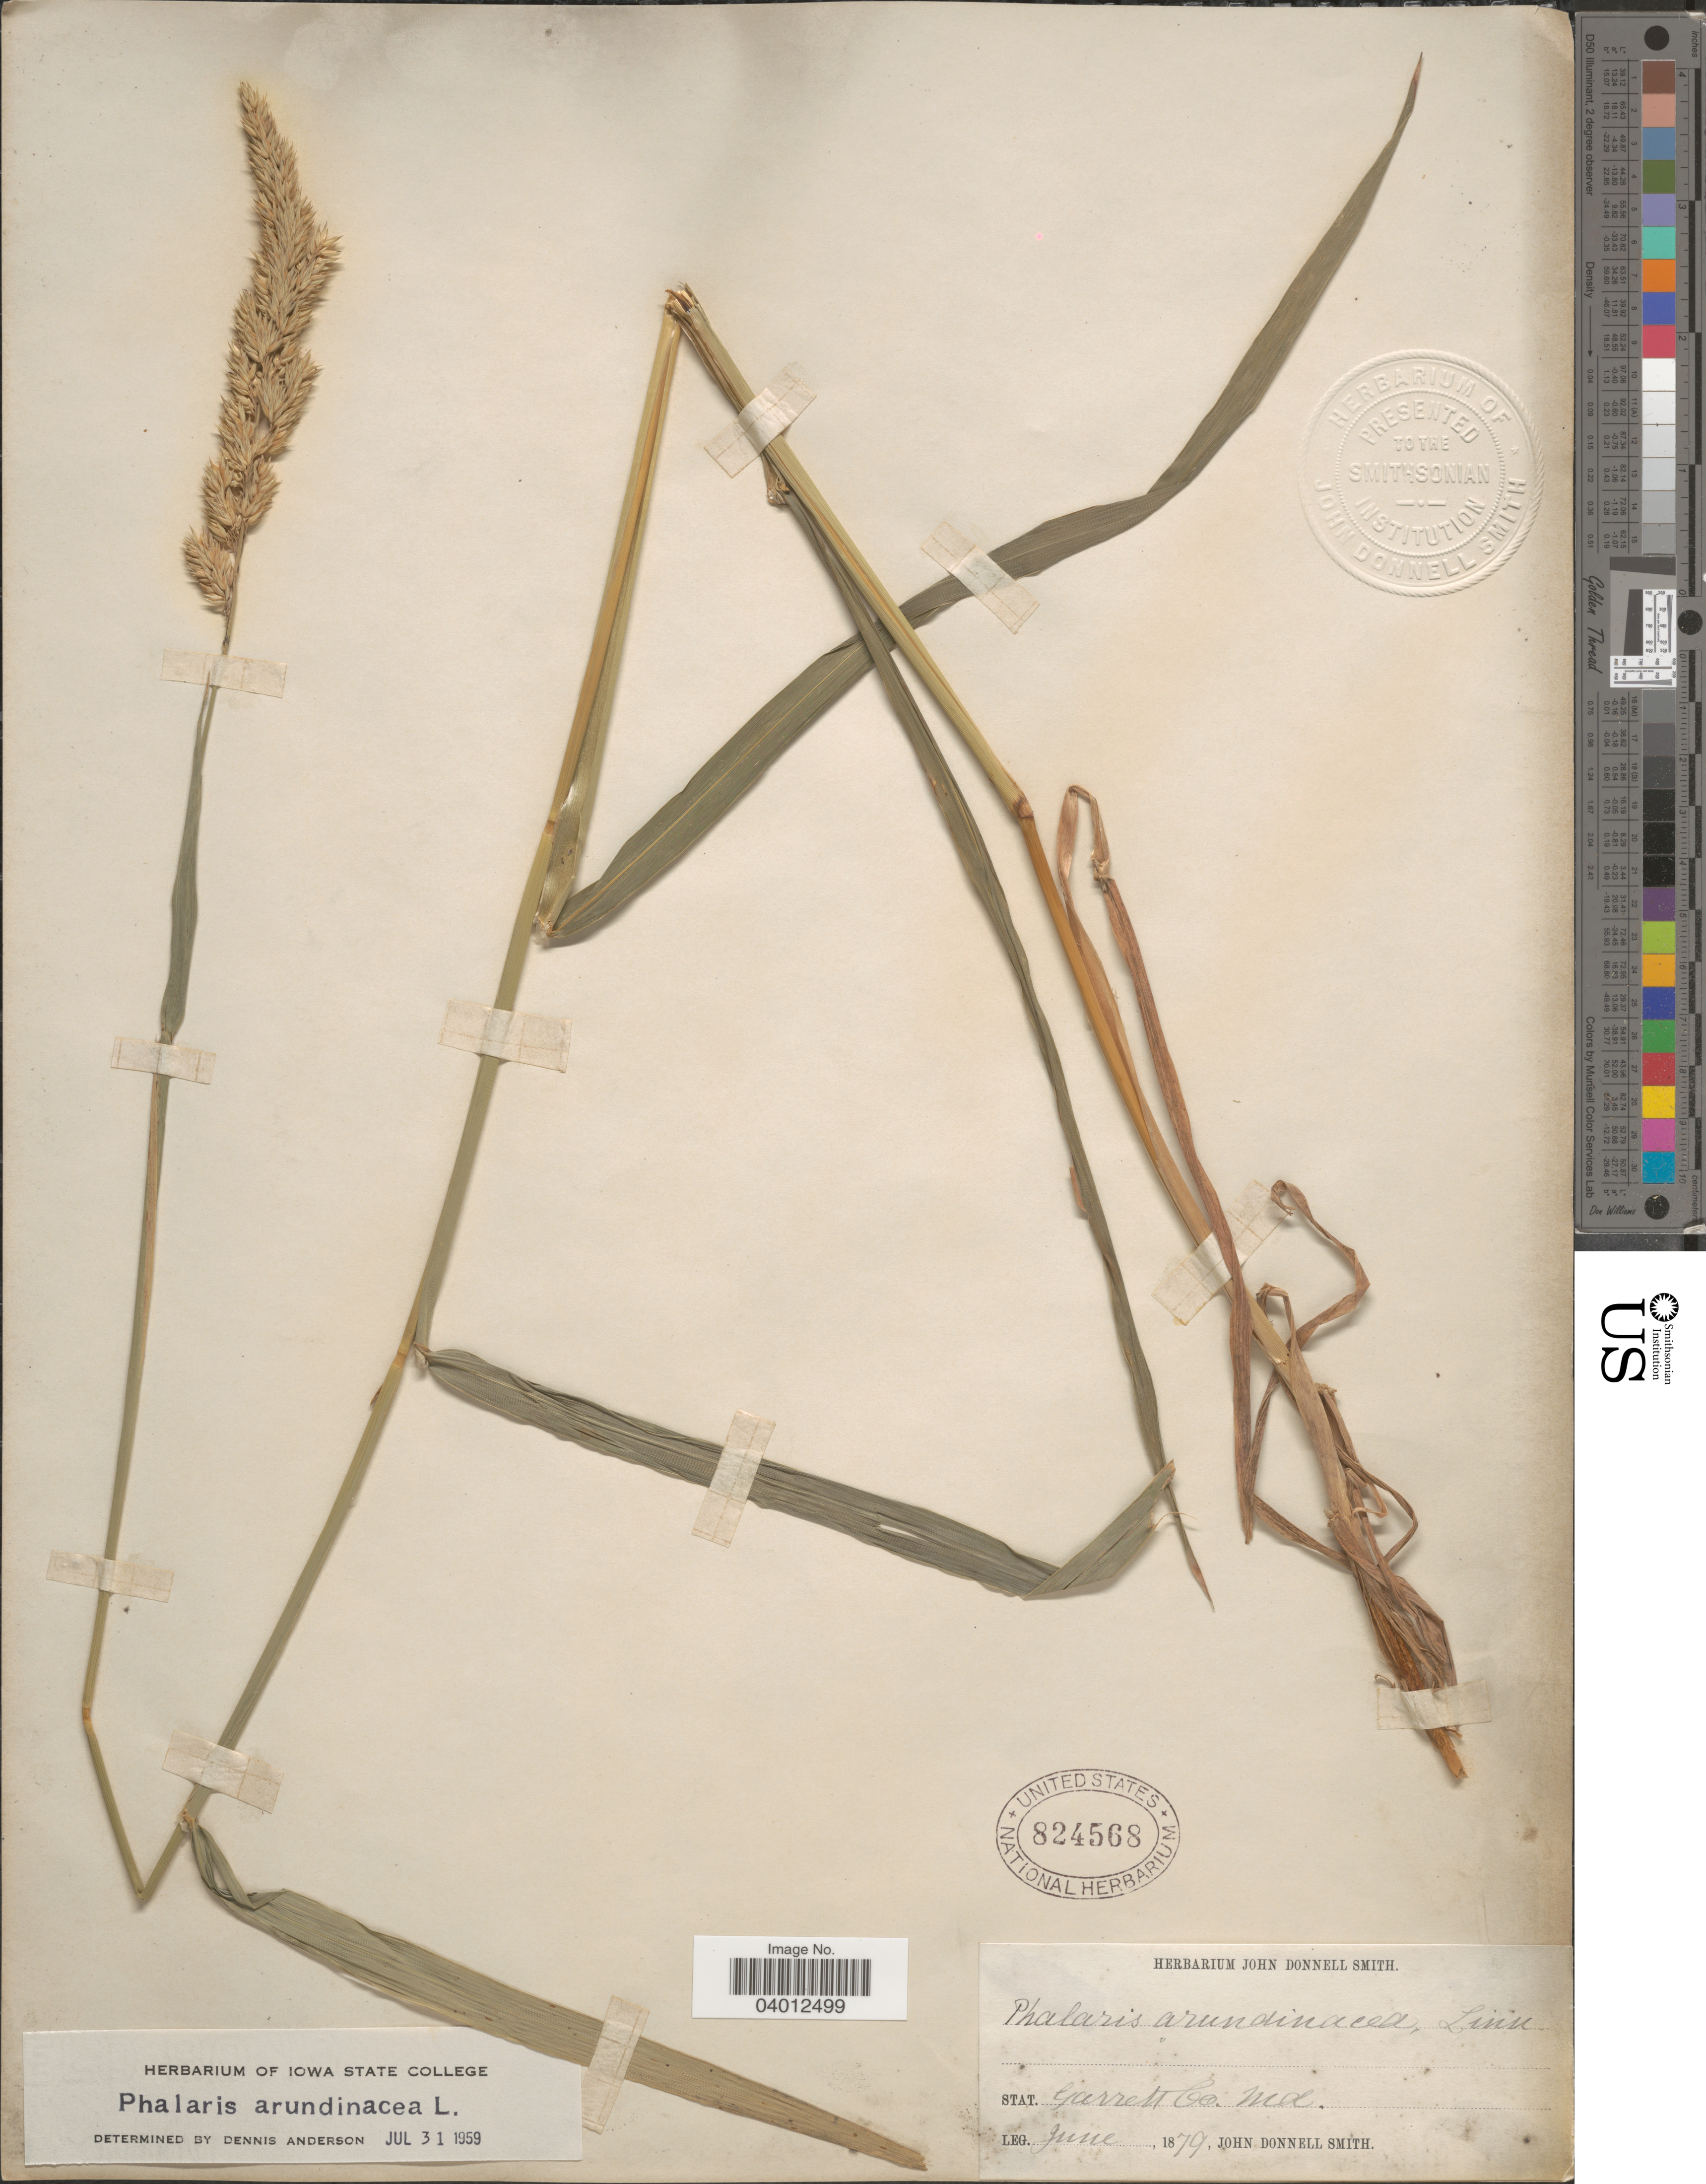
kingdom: Plantae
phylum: Tracheophyta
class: Liliopsida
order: Poales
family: Poaceae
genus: Phalaris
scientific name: Phalaris arundinacea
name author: L.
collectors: J. Donnell Smith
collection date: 1879-06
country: United States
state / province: Maryland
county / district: Garrett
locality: Stat. Garrett Co.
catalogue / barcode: US 824568